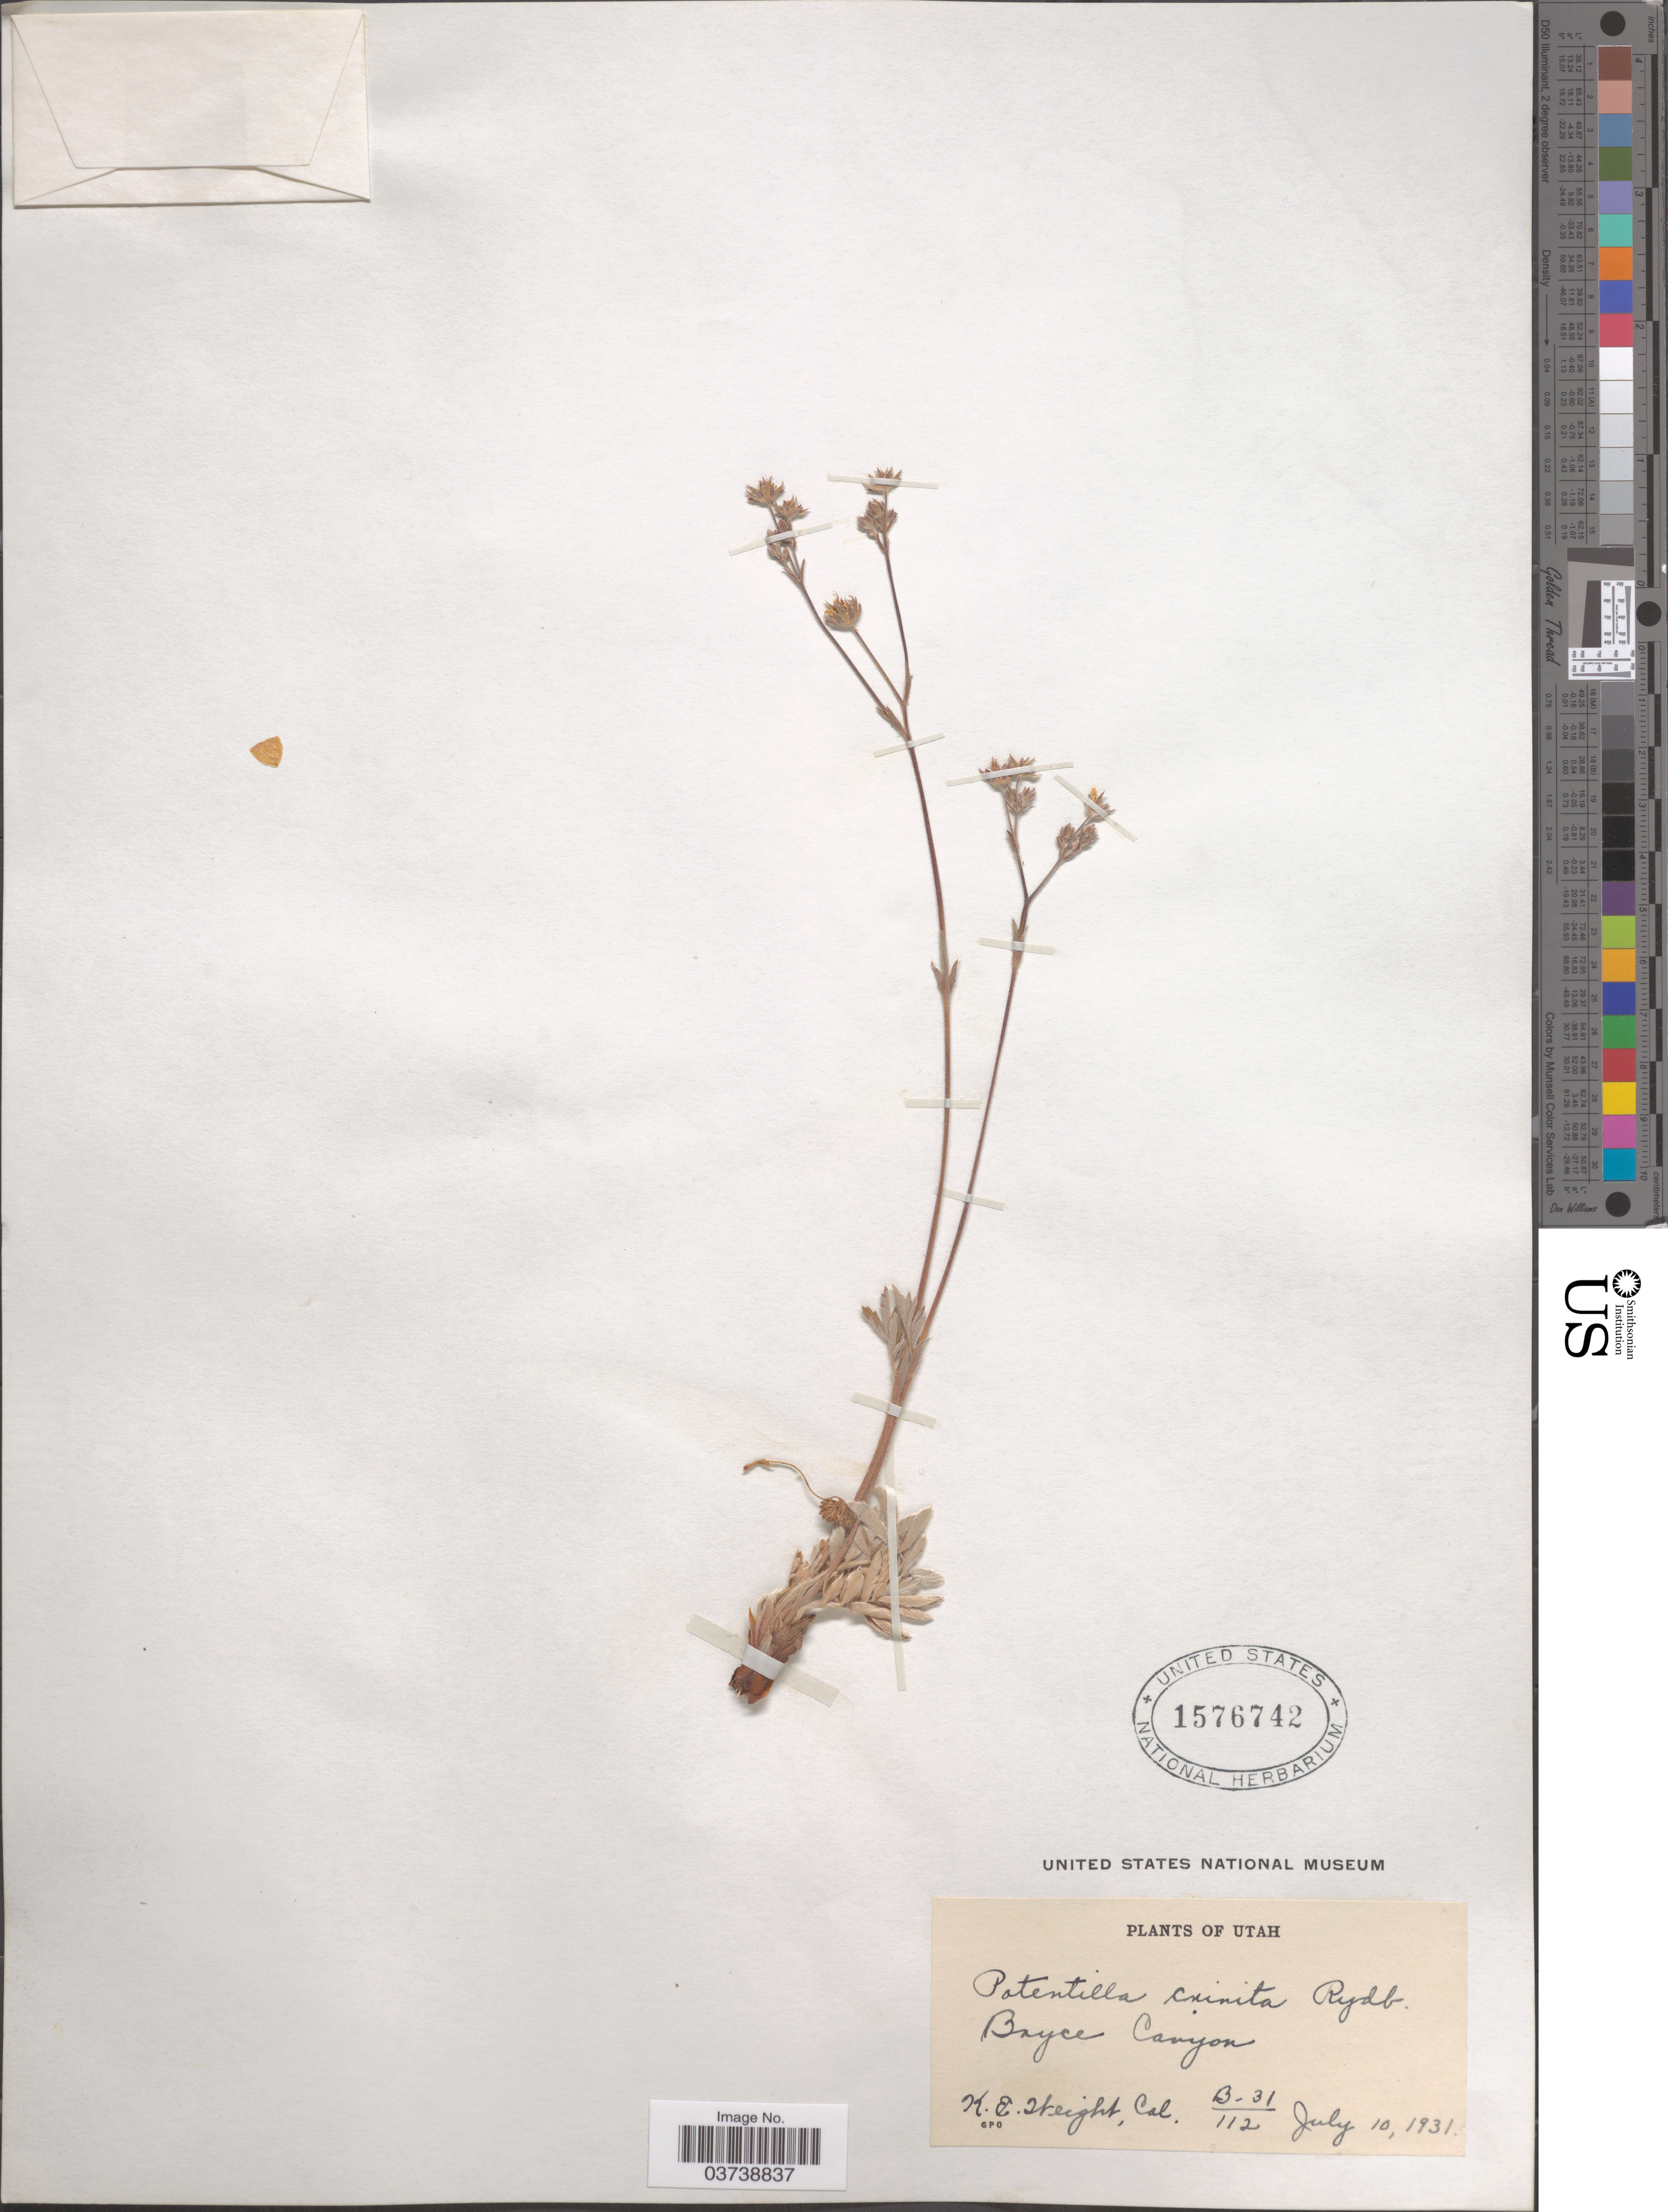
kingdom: Plantae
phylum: Tracheophyta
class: Magnoliopsida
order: Rosales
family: Rosaceae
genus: Potentilla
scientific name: Potentilla crinita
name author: A. Gray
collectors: K. Weight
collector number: B-31/112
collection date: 1931-07-10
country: United States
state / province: Utah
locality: Bryce Canyon.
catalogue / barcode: US 1576742